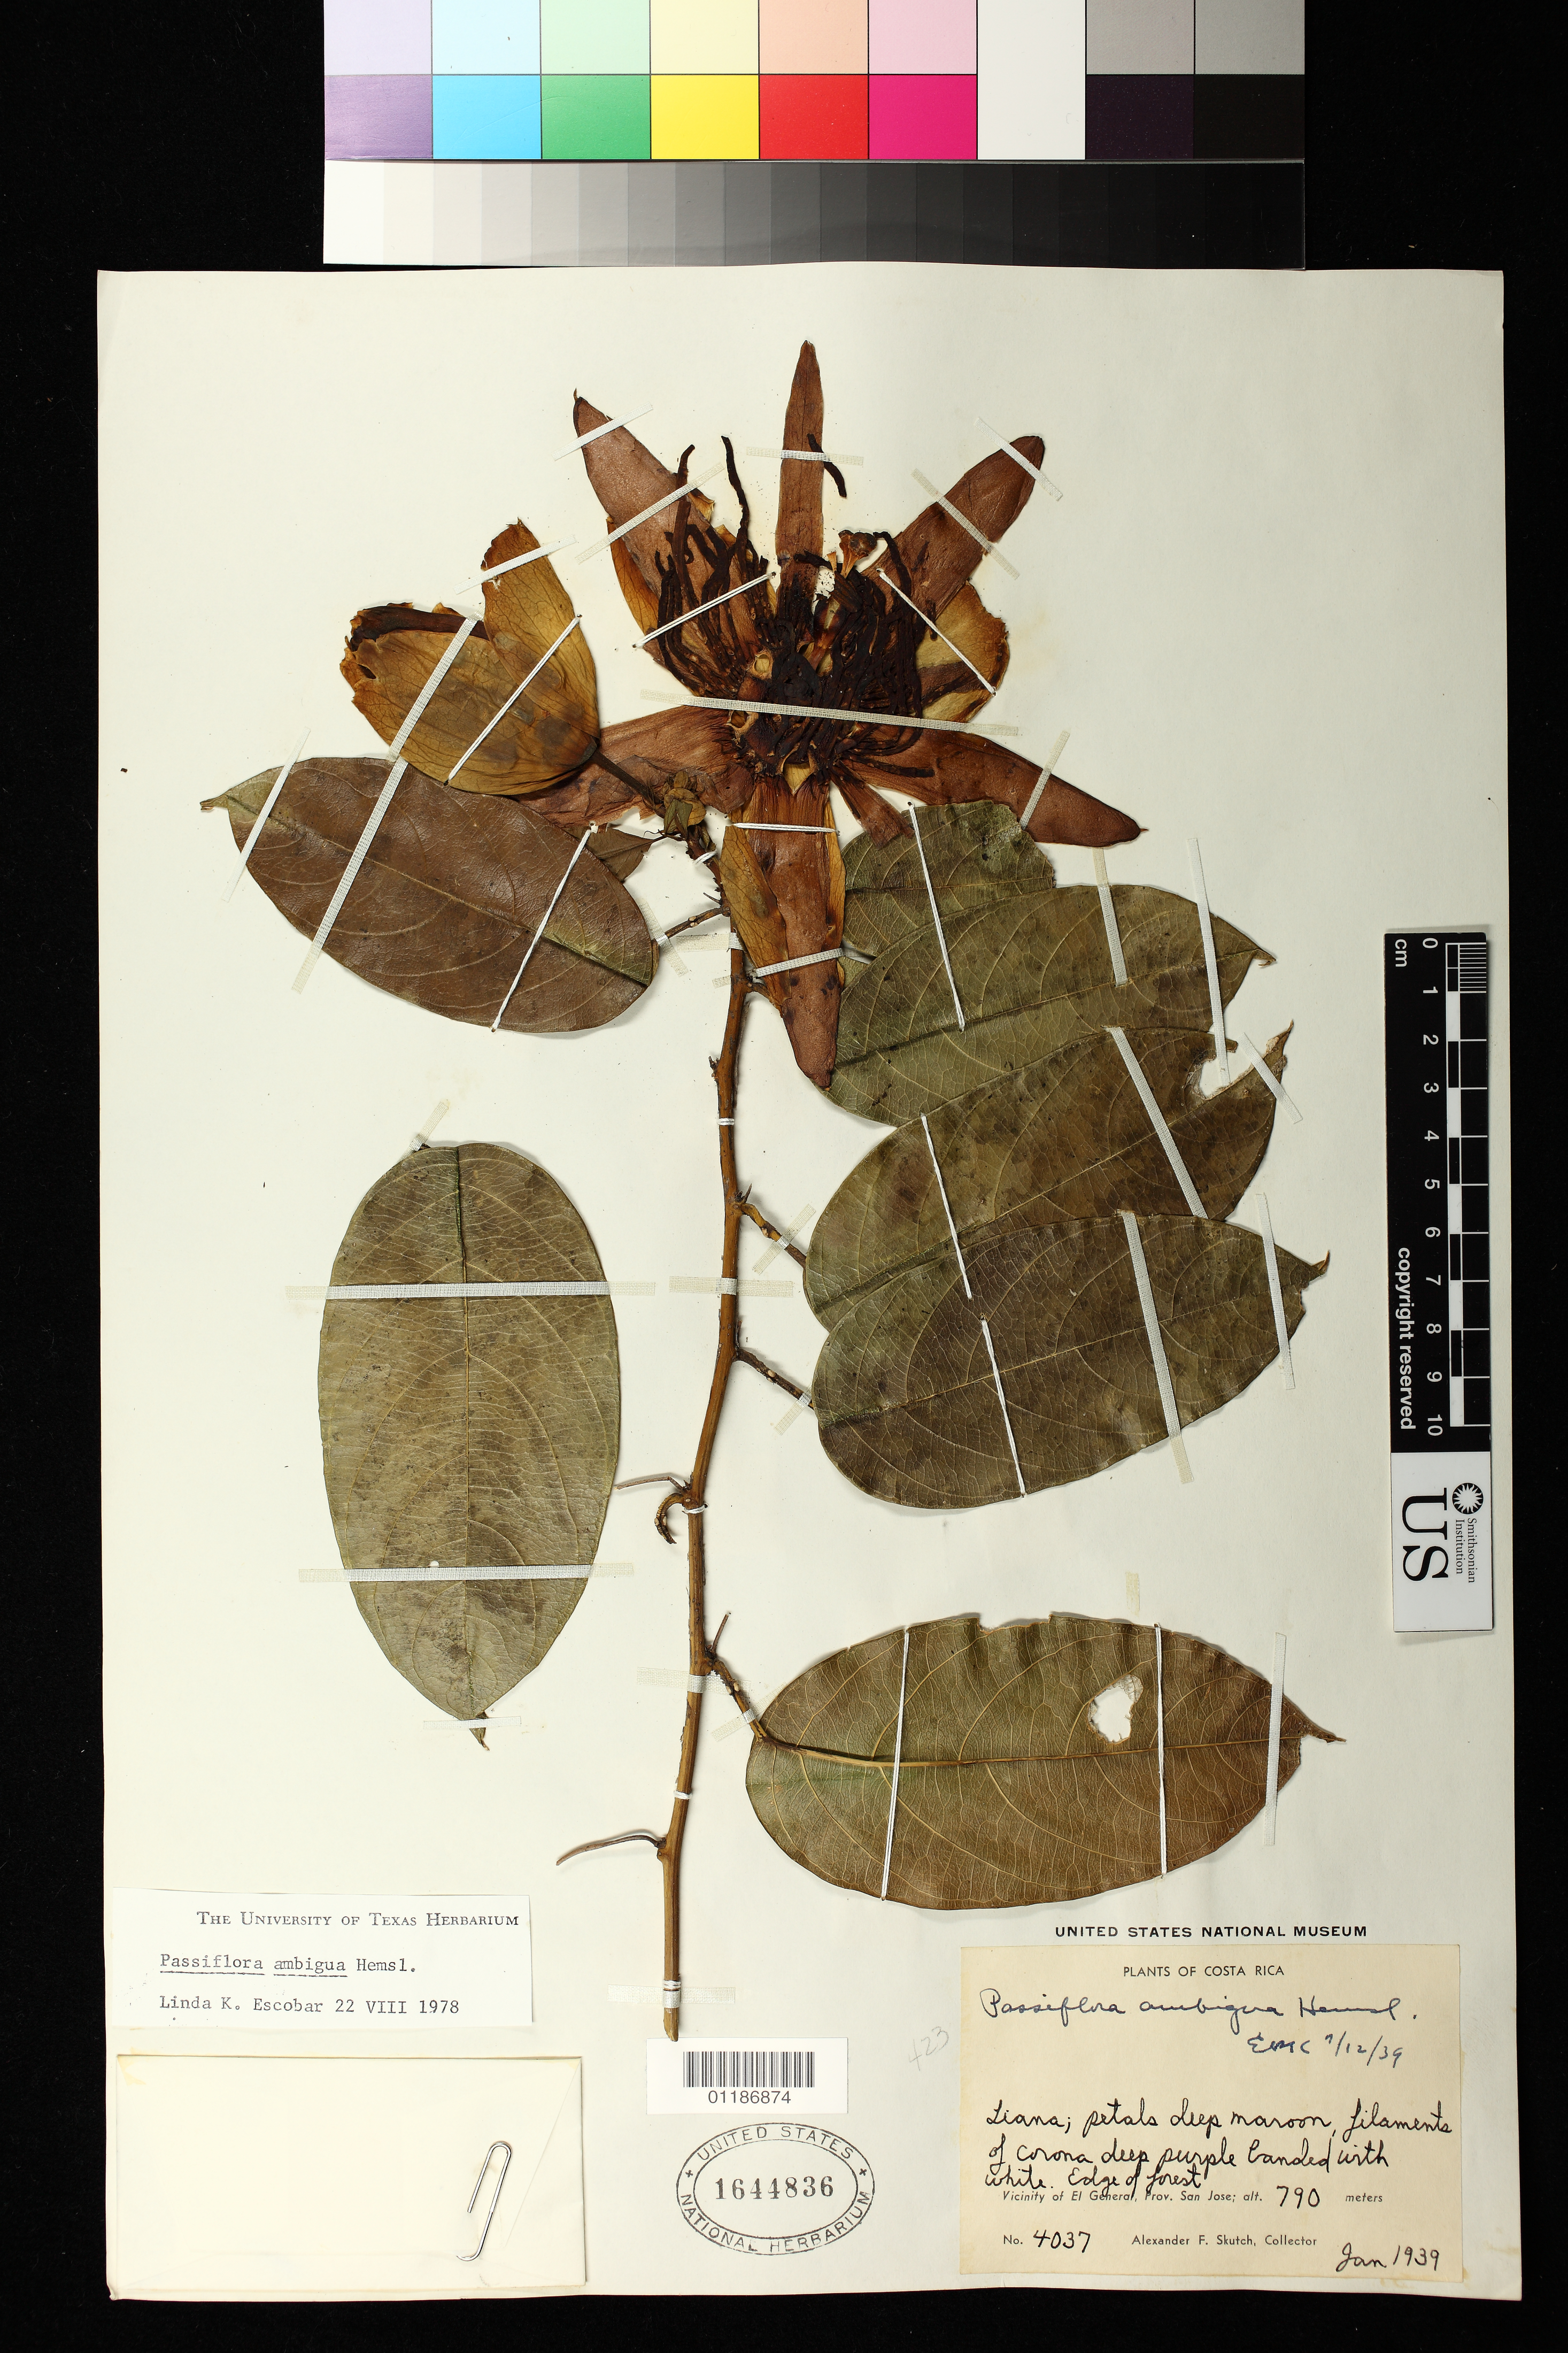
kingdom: Plantae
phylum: Tracheophyta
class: Magnoliopsida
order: Malpighiales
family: Passifloraceae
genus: Passiflora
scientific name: Passiflora ambigua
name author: Hemsl.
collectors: A. F. Skutch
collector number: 4037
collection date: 1939-01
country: Costa Rica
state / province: San José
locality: Vicinity of [San Isidro de] El General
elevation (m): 790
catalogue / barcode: US 1644836